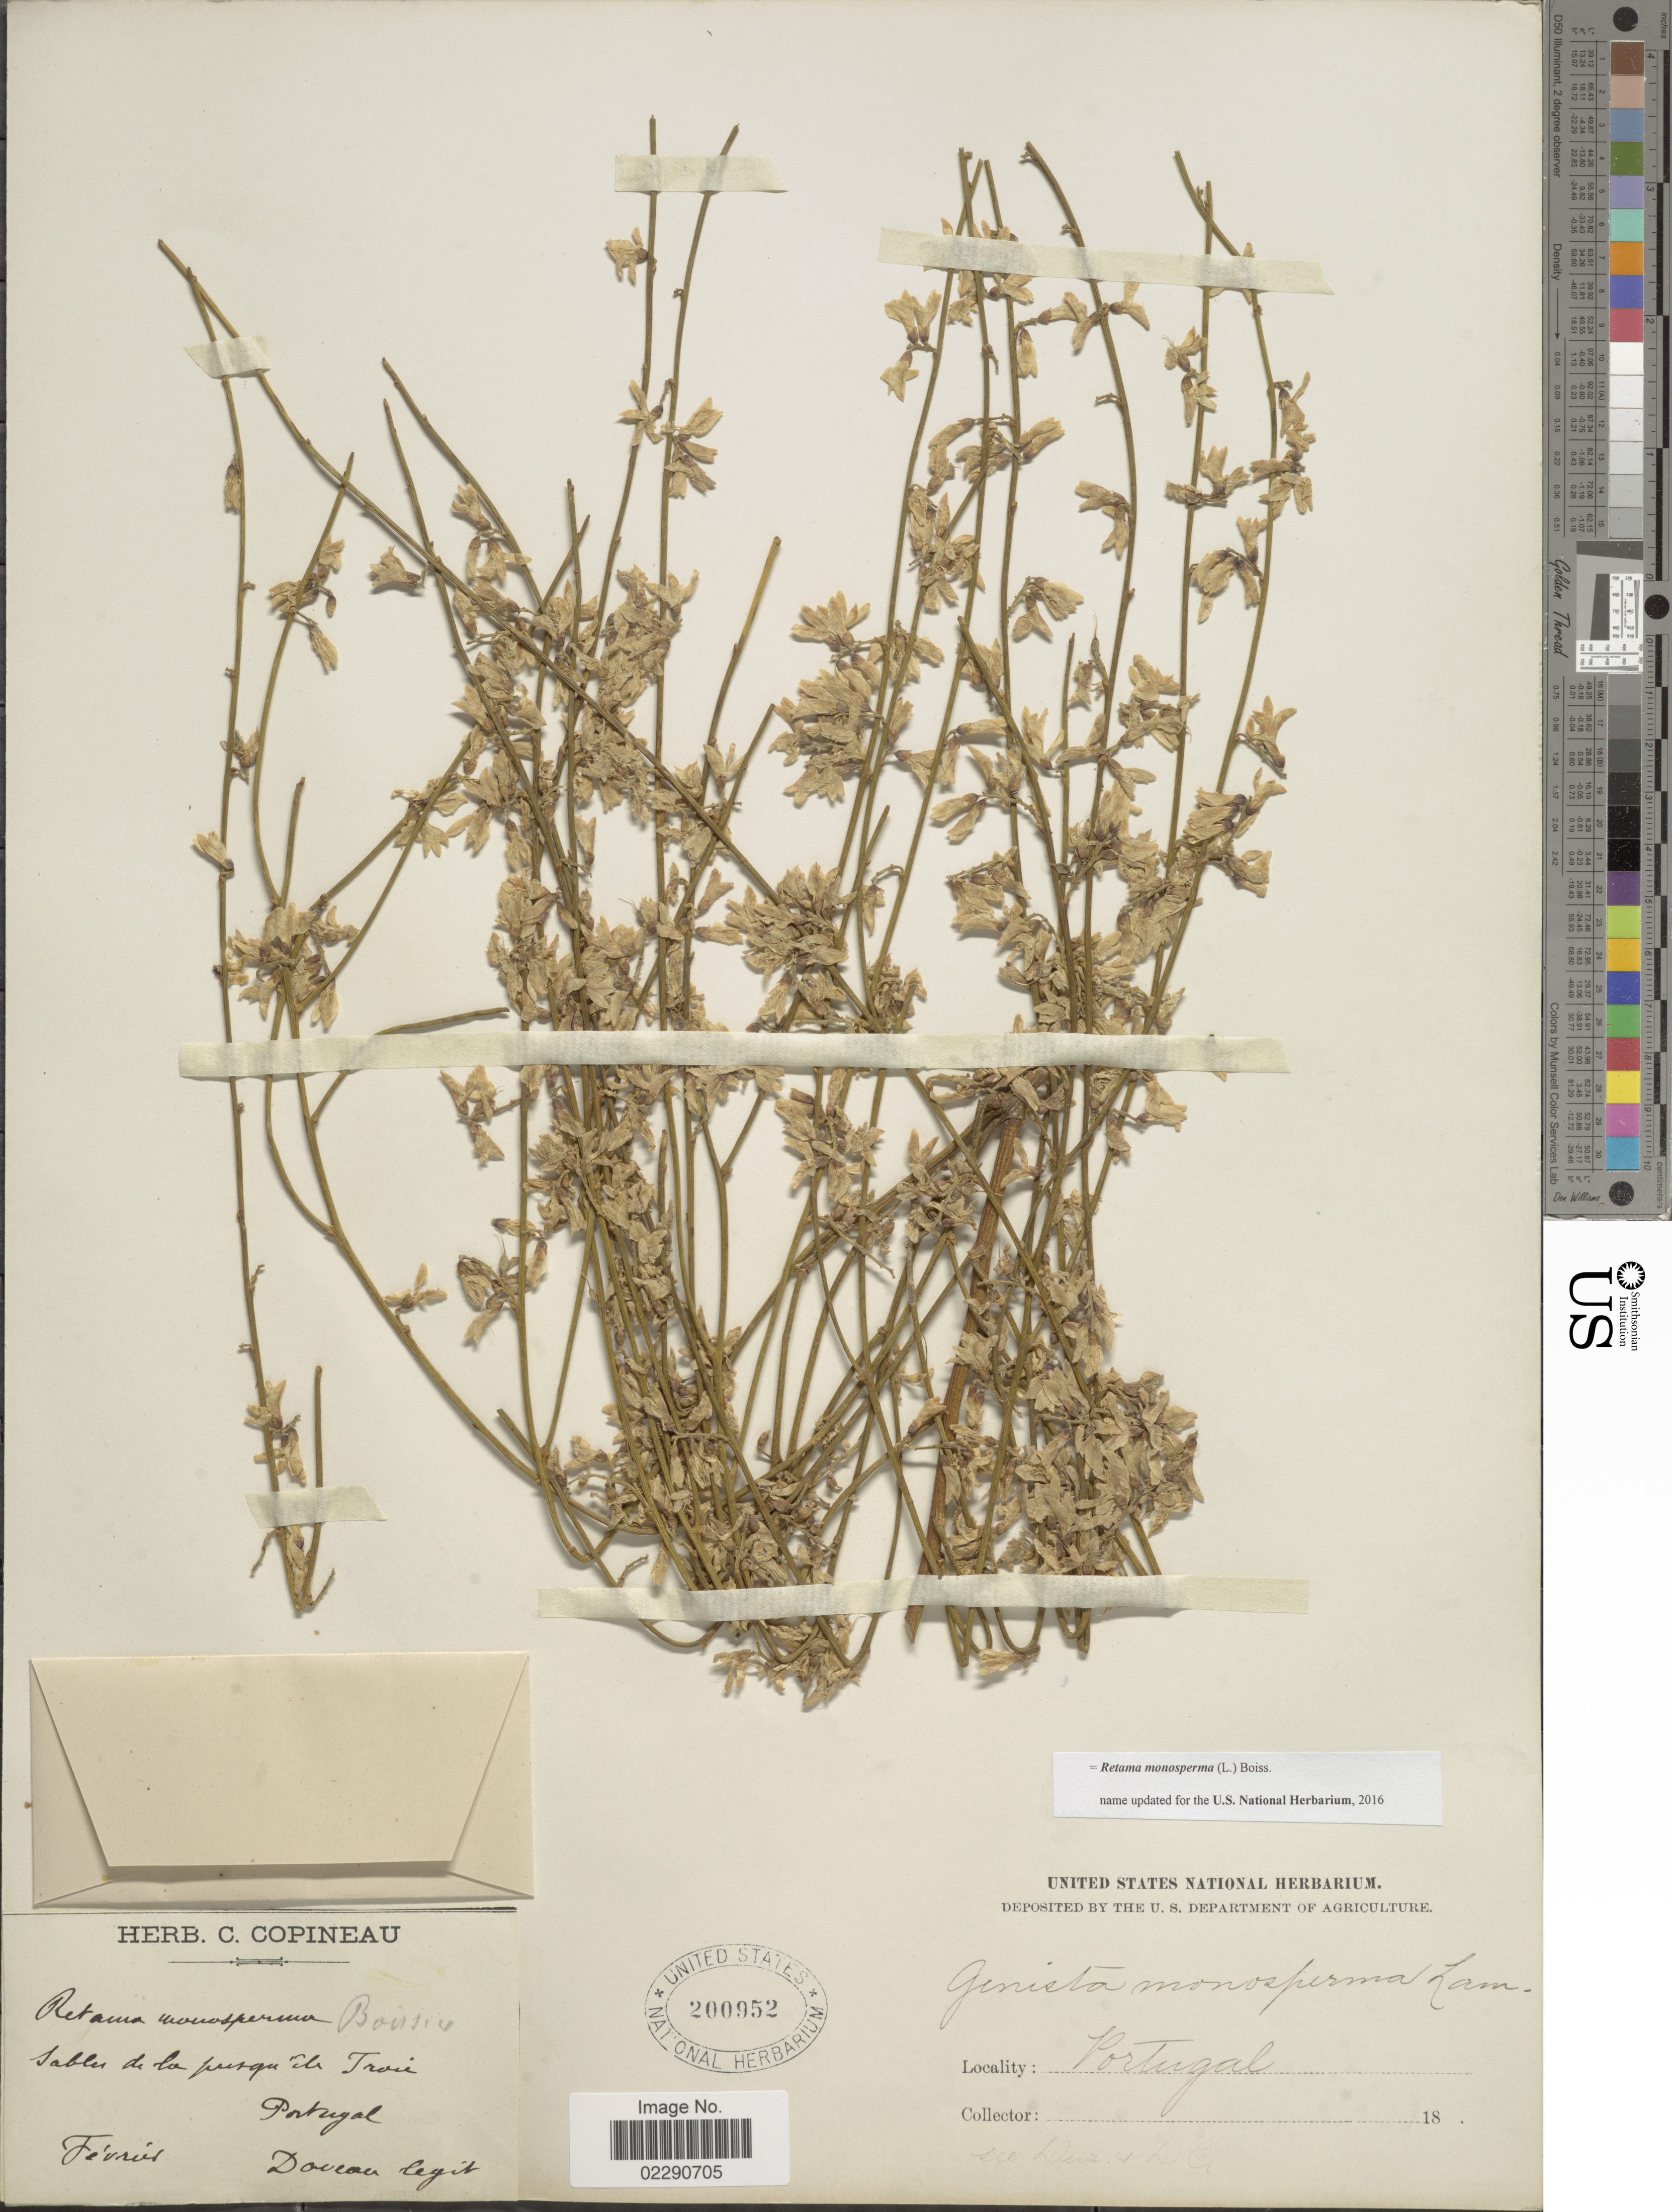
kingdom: Plantae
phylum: Tracheophyta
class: Magnoliopsida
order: Fabales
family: Fabaceae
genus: Retama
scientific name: Retama monosperma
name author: (L.) Boiss.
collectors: Daveau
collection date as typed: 18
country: Portugal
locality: Ile Troie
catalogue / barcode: US 200952